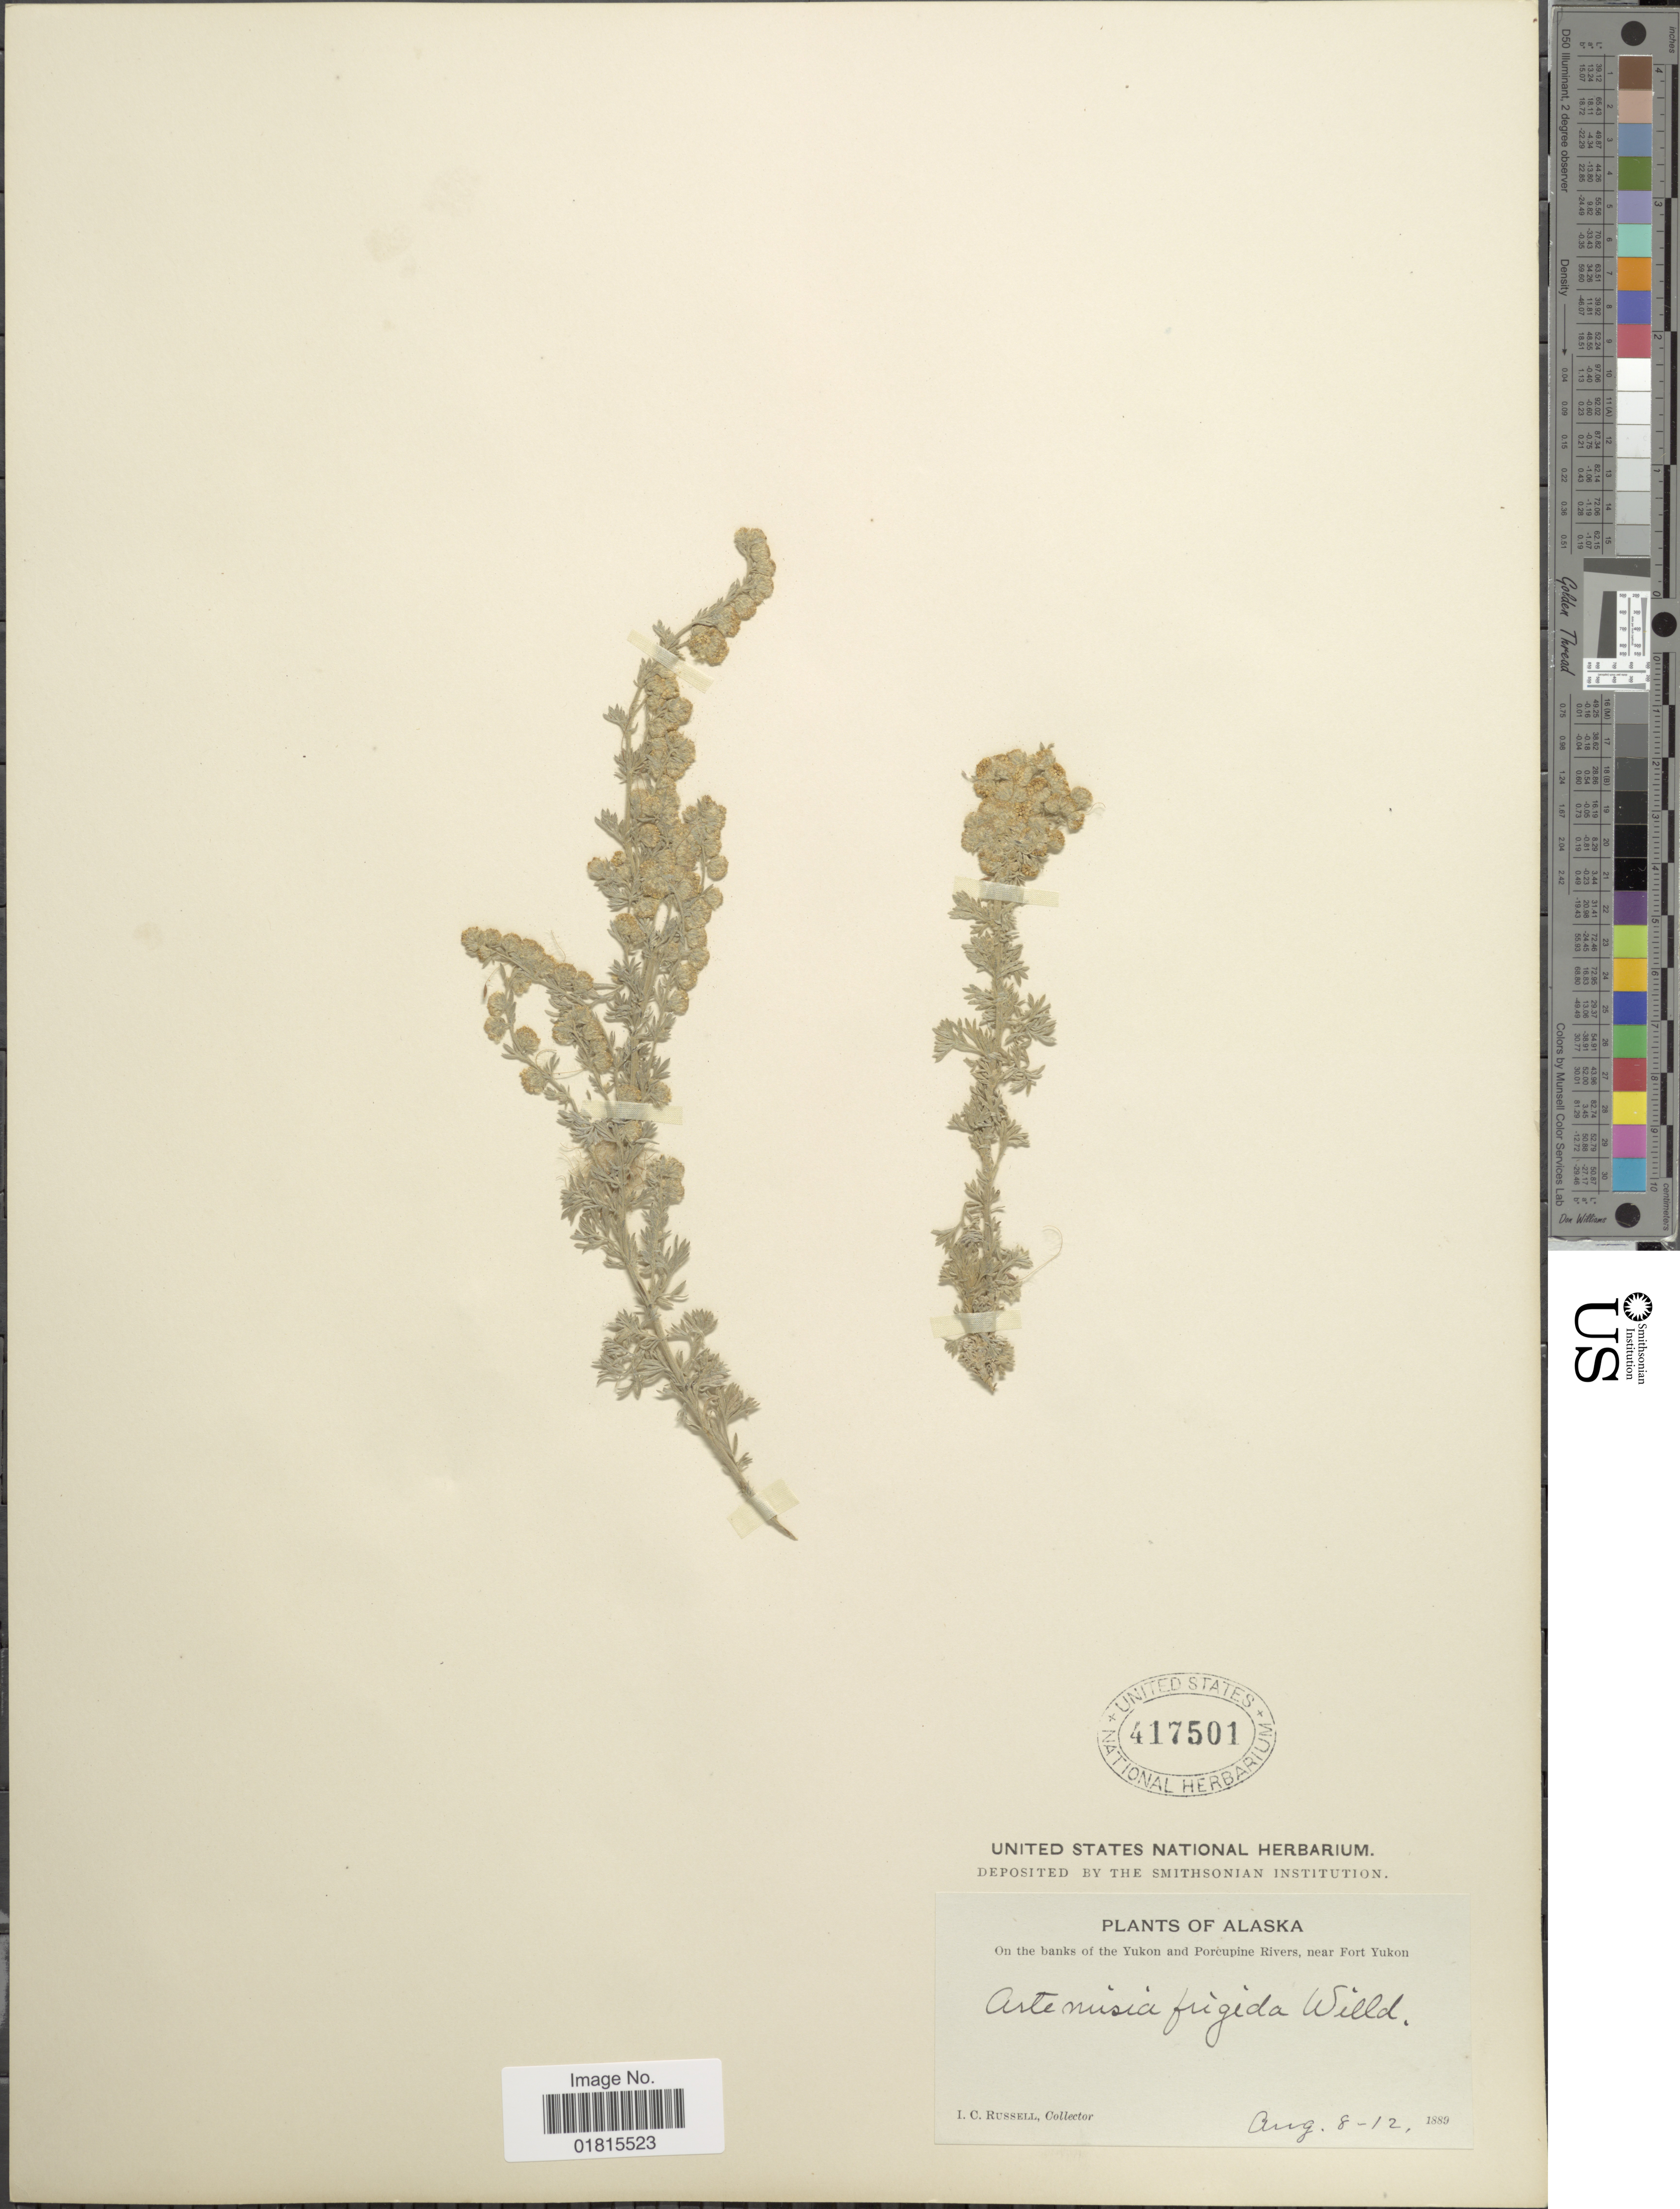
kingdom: Plantae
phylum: Tracheophyta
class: Magnoliopsida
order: Asterales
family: Asteraceae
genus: Artemisia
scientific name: Artemisia frigida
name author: Willd.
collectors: I. C. Russell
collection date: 1889-08-08/1889-08-12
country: United States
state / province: Alaska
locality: On the banks of the Yukon and Porcupine Rivers, near Fort Yukon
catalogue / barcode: US 417501